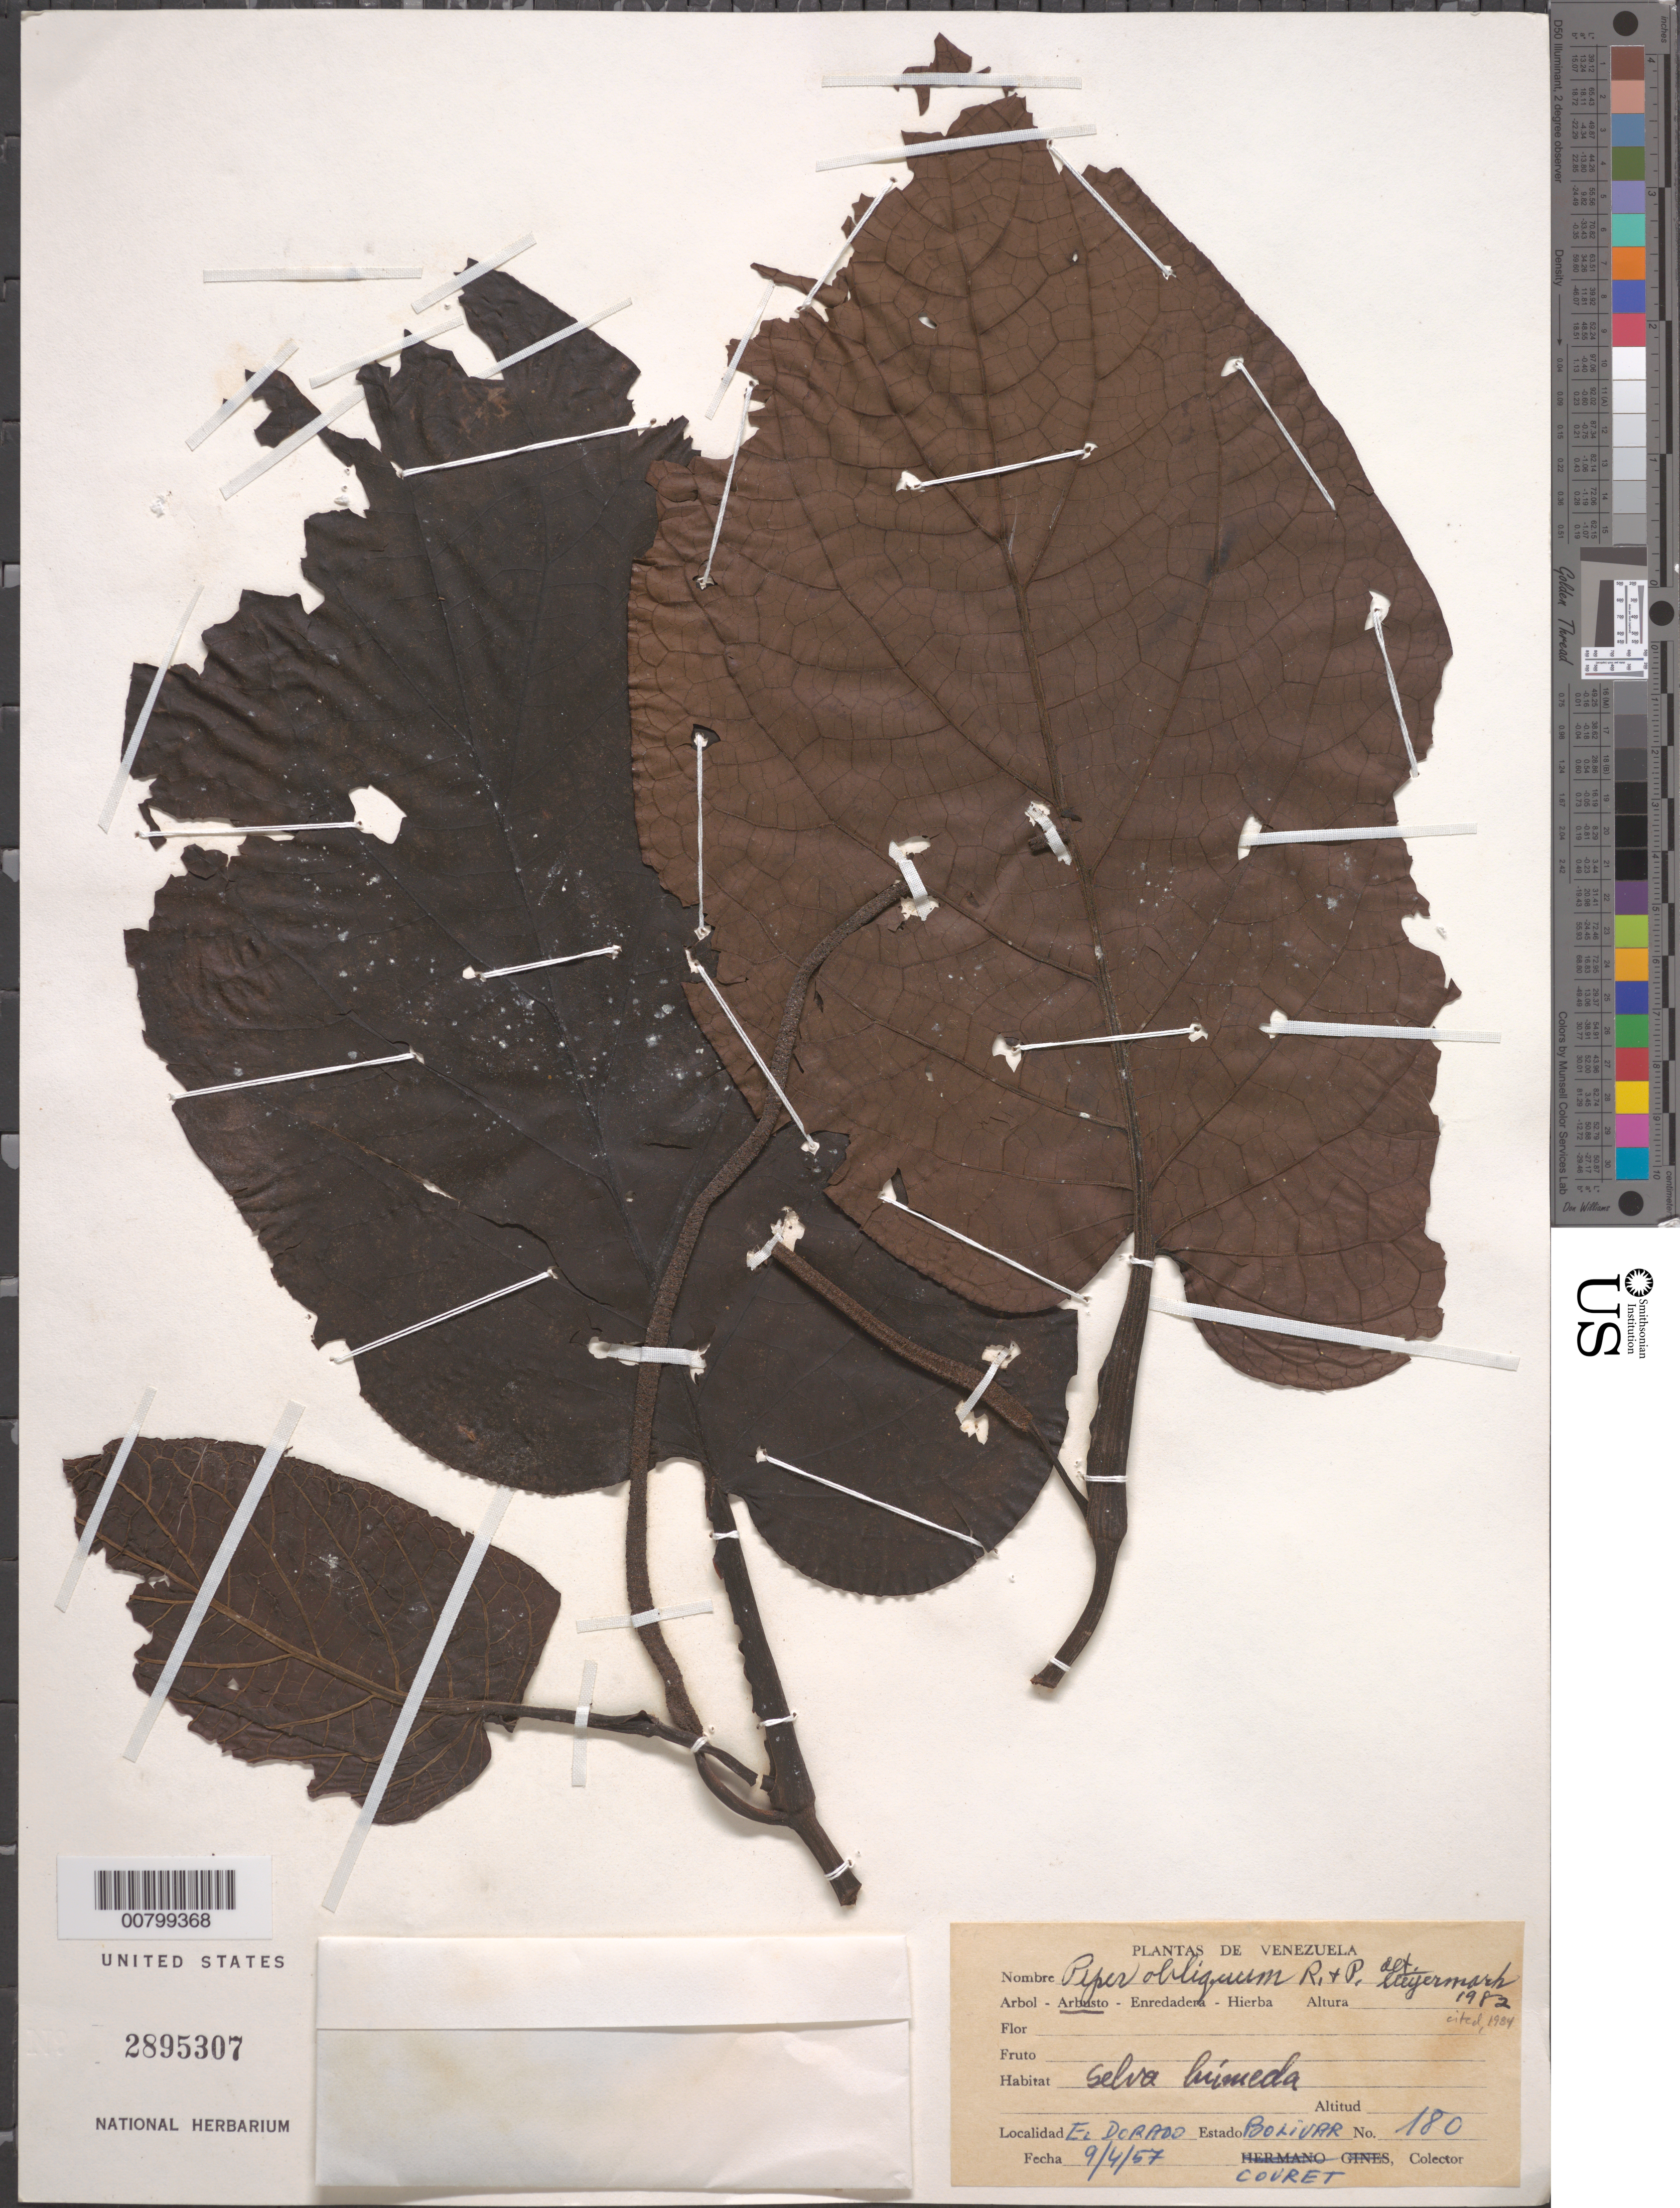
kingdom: Plantae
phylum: Tracheophyta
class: Magnoliopsida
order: Piperales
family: Piperaceae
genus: Piper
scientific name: Piper obliquum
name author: Ruiz & Pav.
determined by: Steyermark, Julian A., (VEN)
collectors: -. Couret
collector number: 180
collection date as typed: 9-Apr-57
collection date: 1957-04-09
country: Venezuela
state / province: Bolívar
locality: El Dorado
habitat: Humid forest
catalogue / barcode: US 2895307